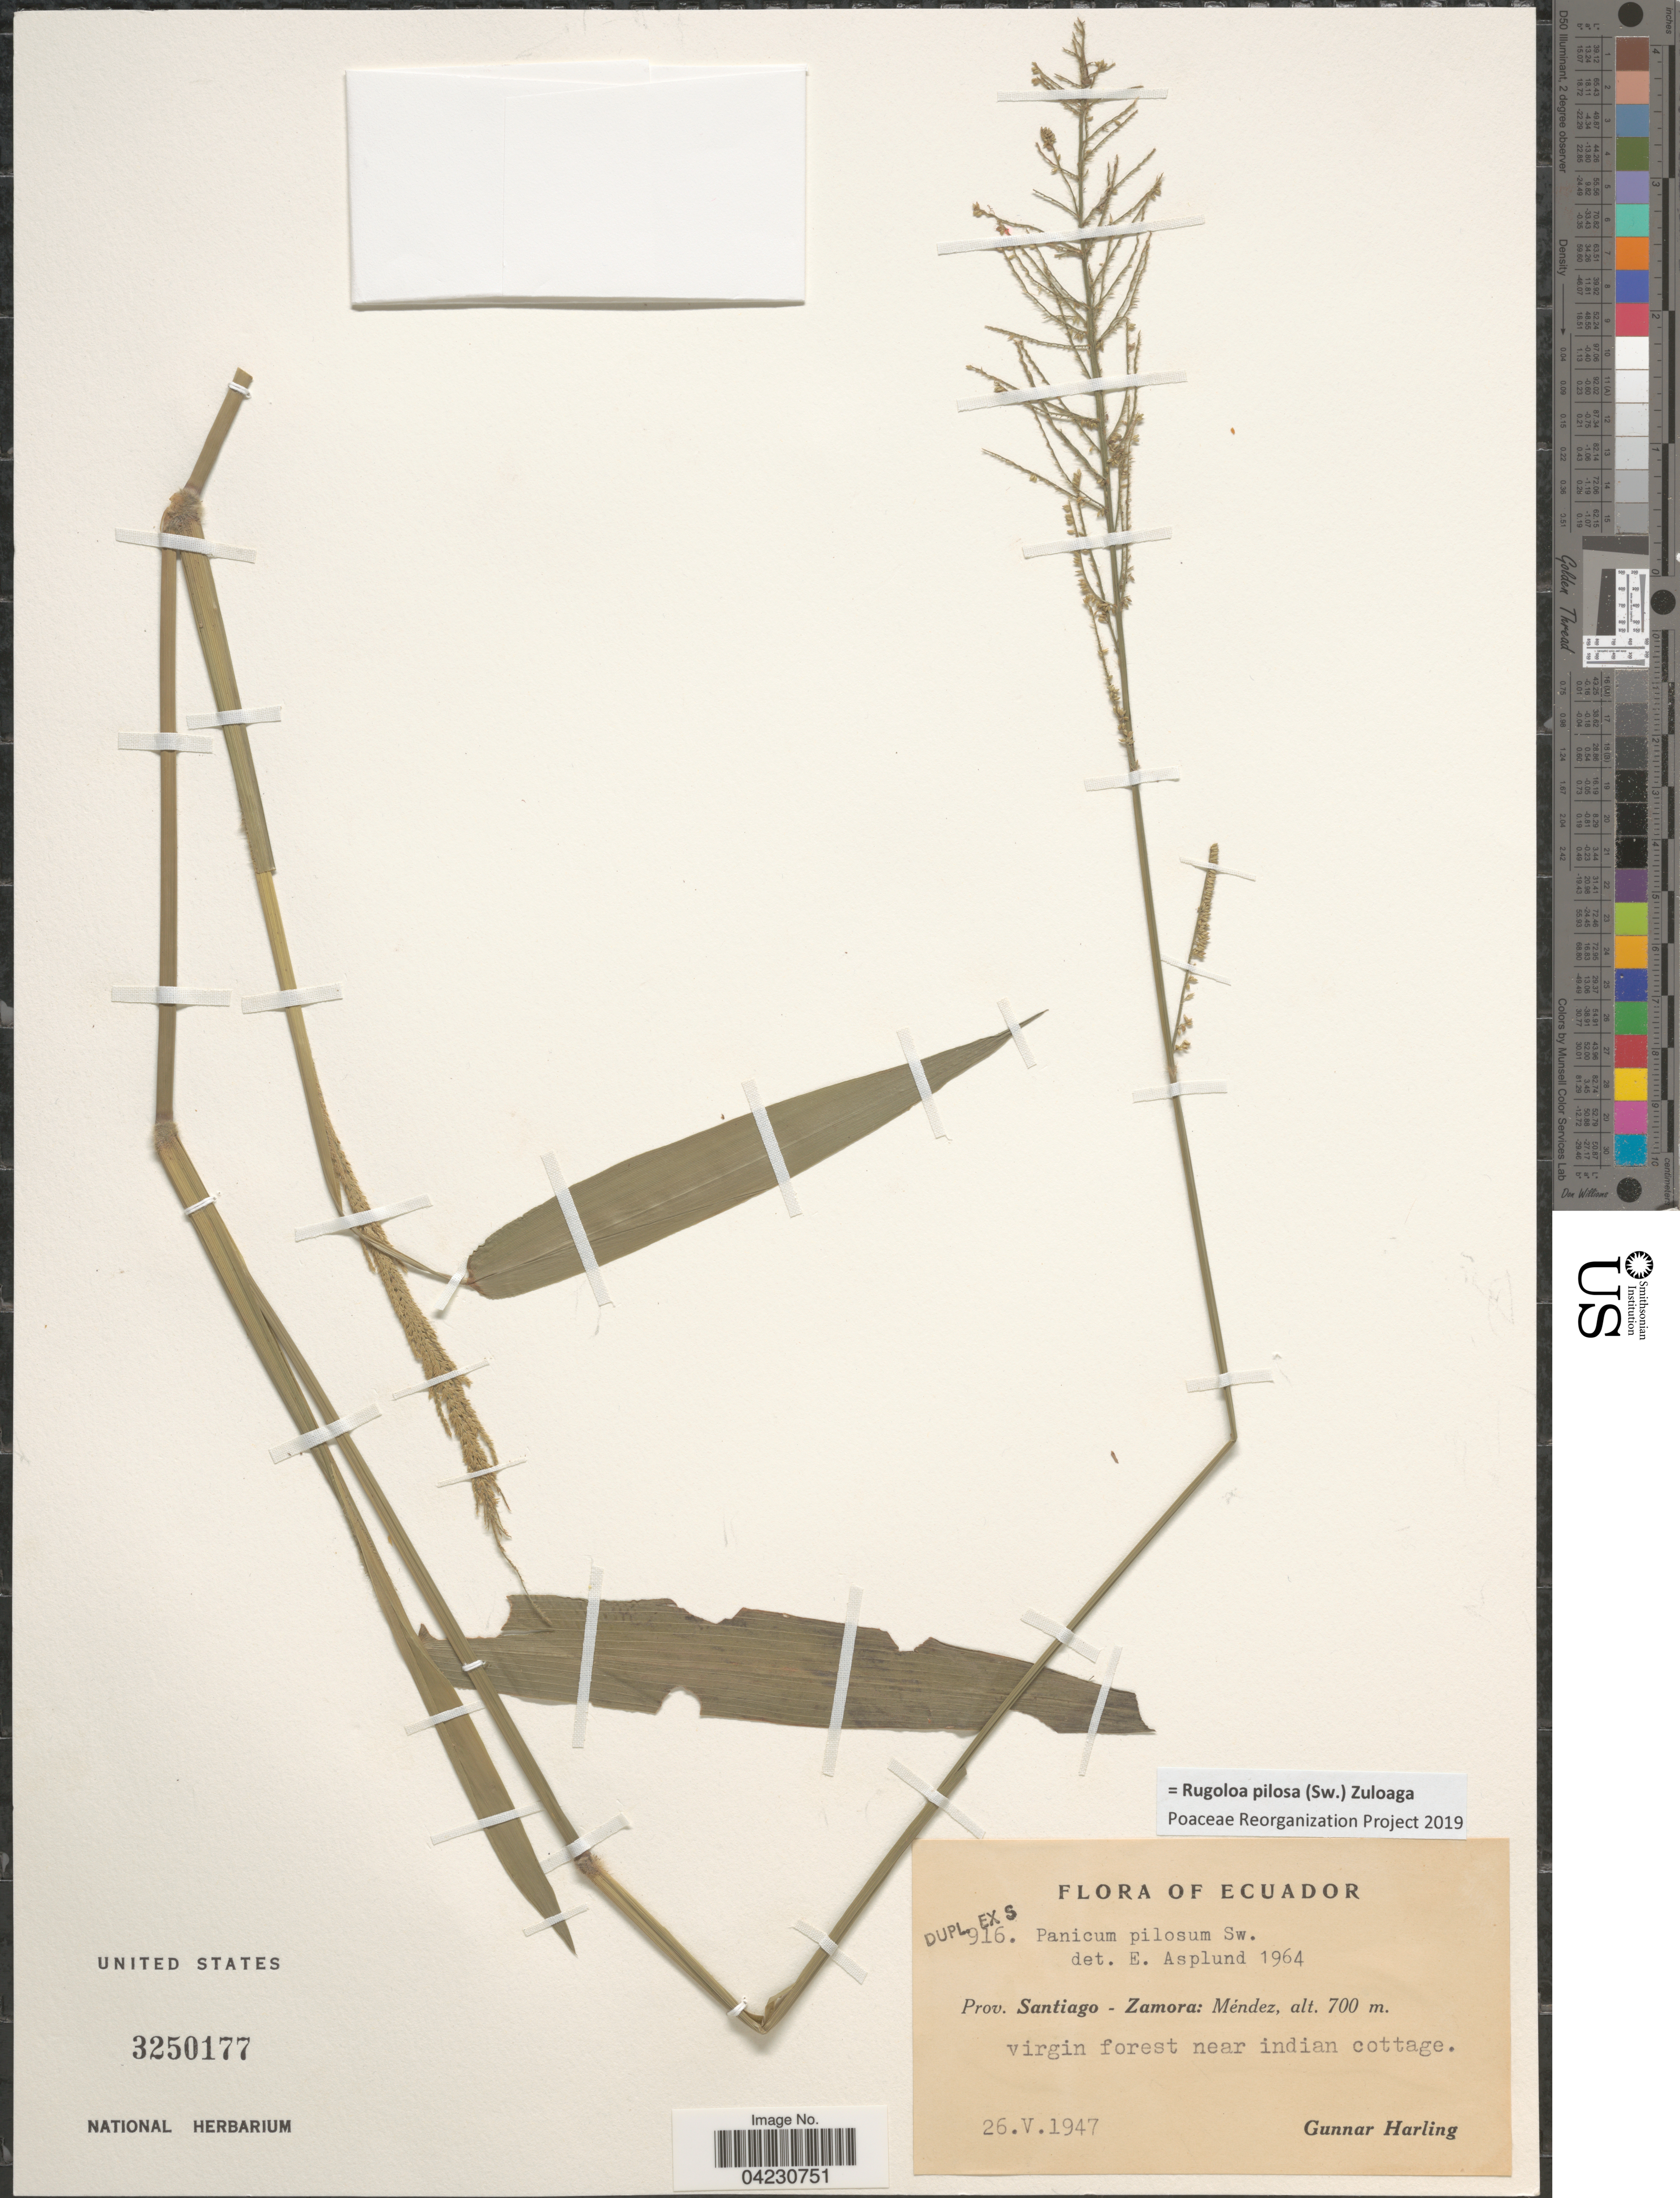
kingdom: Plantae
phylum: Tracheophyta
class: Liliopsida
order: Poales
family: Poaceae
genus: Rugoloa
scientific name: Rugoloa pilosa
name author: (Sw.) Zuloaga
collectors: G. Harling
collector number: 916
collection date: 1947-05-26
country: Ecuador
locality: Prov. Zantiago-Zamora: Méndez, virgin forest near indian cottage.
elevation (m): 700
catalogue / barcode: US 3250177